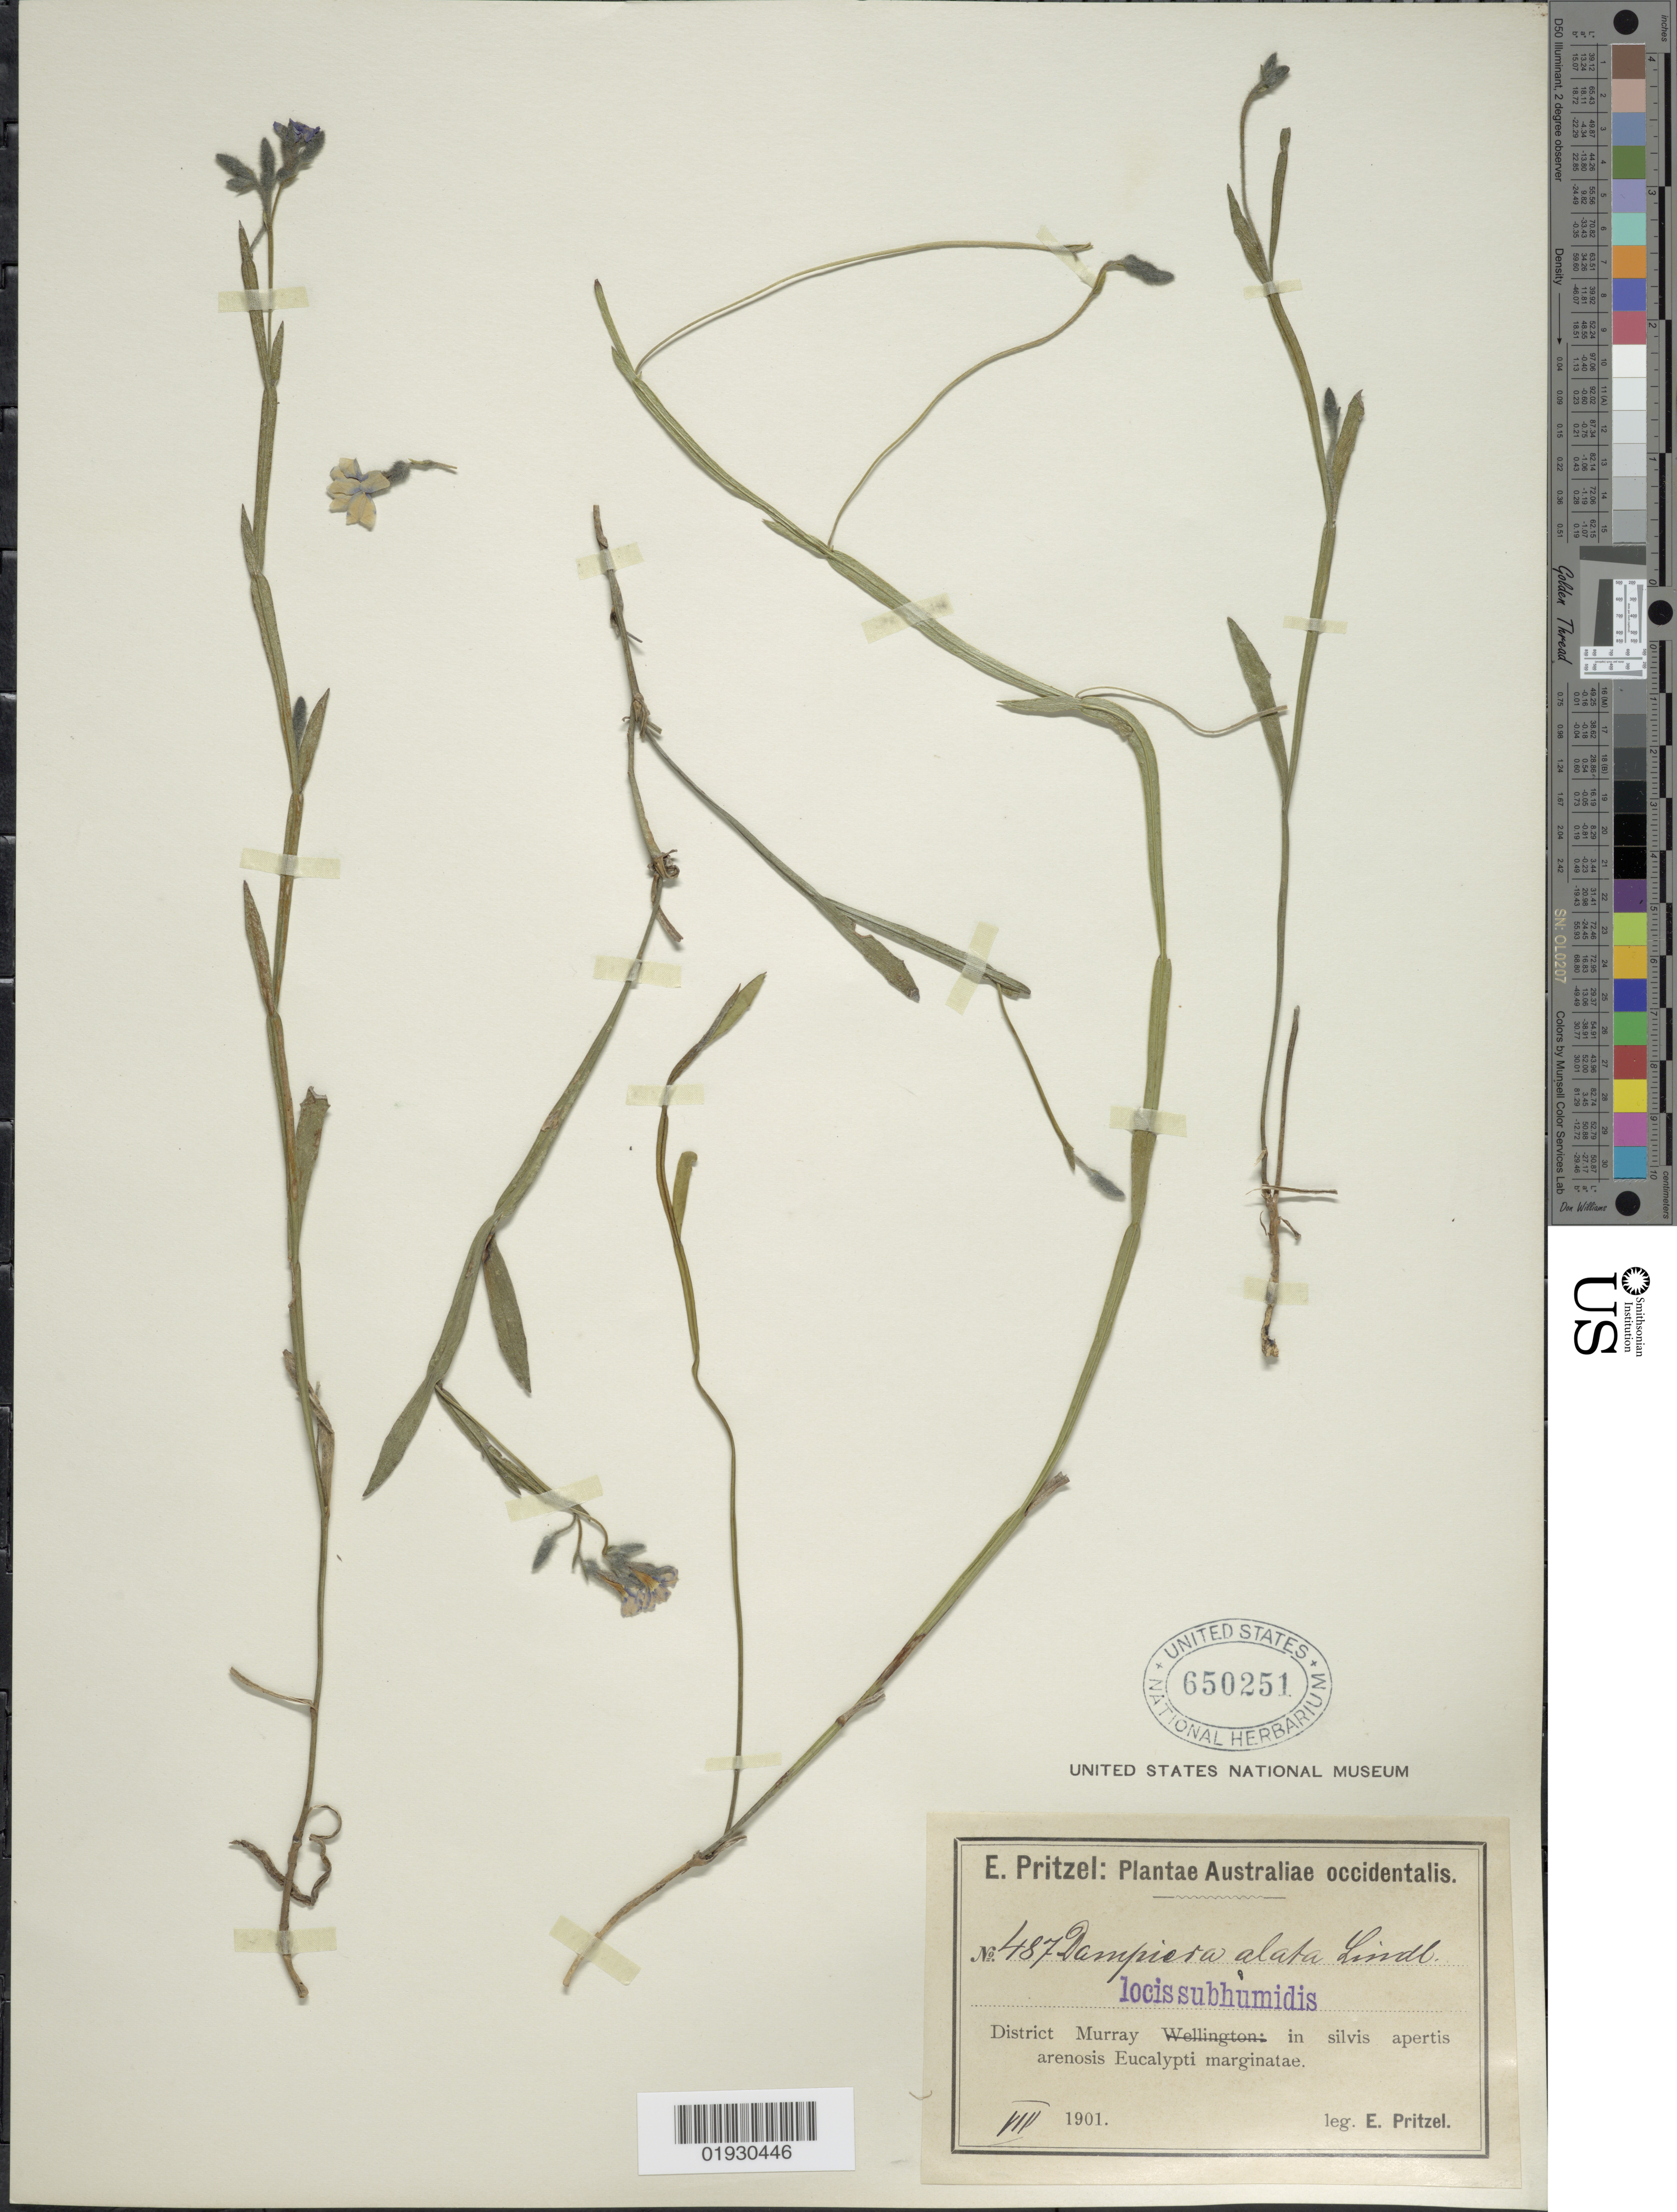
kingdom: Plantae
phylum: Tracheophyta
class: Magnoliopsida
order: Asterales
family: Goodeniaceae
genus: Dampiera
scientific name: Dampiera alata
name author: Lindl.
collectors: E. G. Pritzel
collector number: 487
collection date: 1901-08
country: Australia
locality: District Murray: in silvis apertis arenosis Eucalypti marginatae.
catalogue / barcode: US 650251